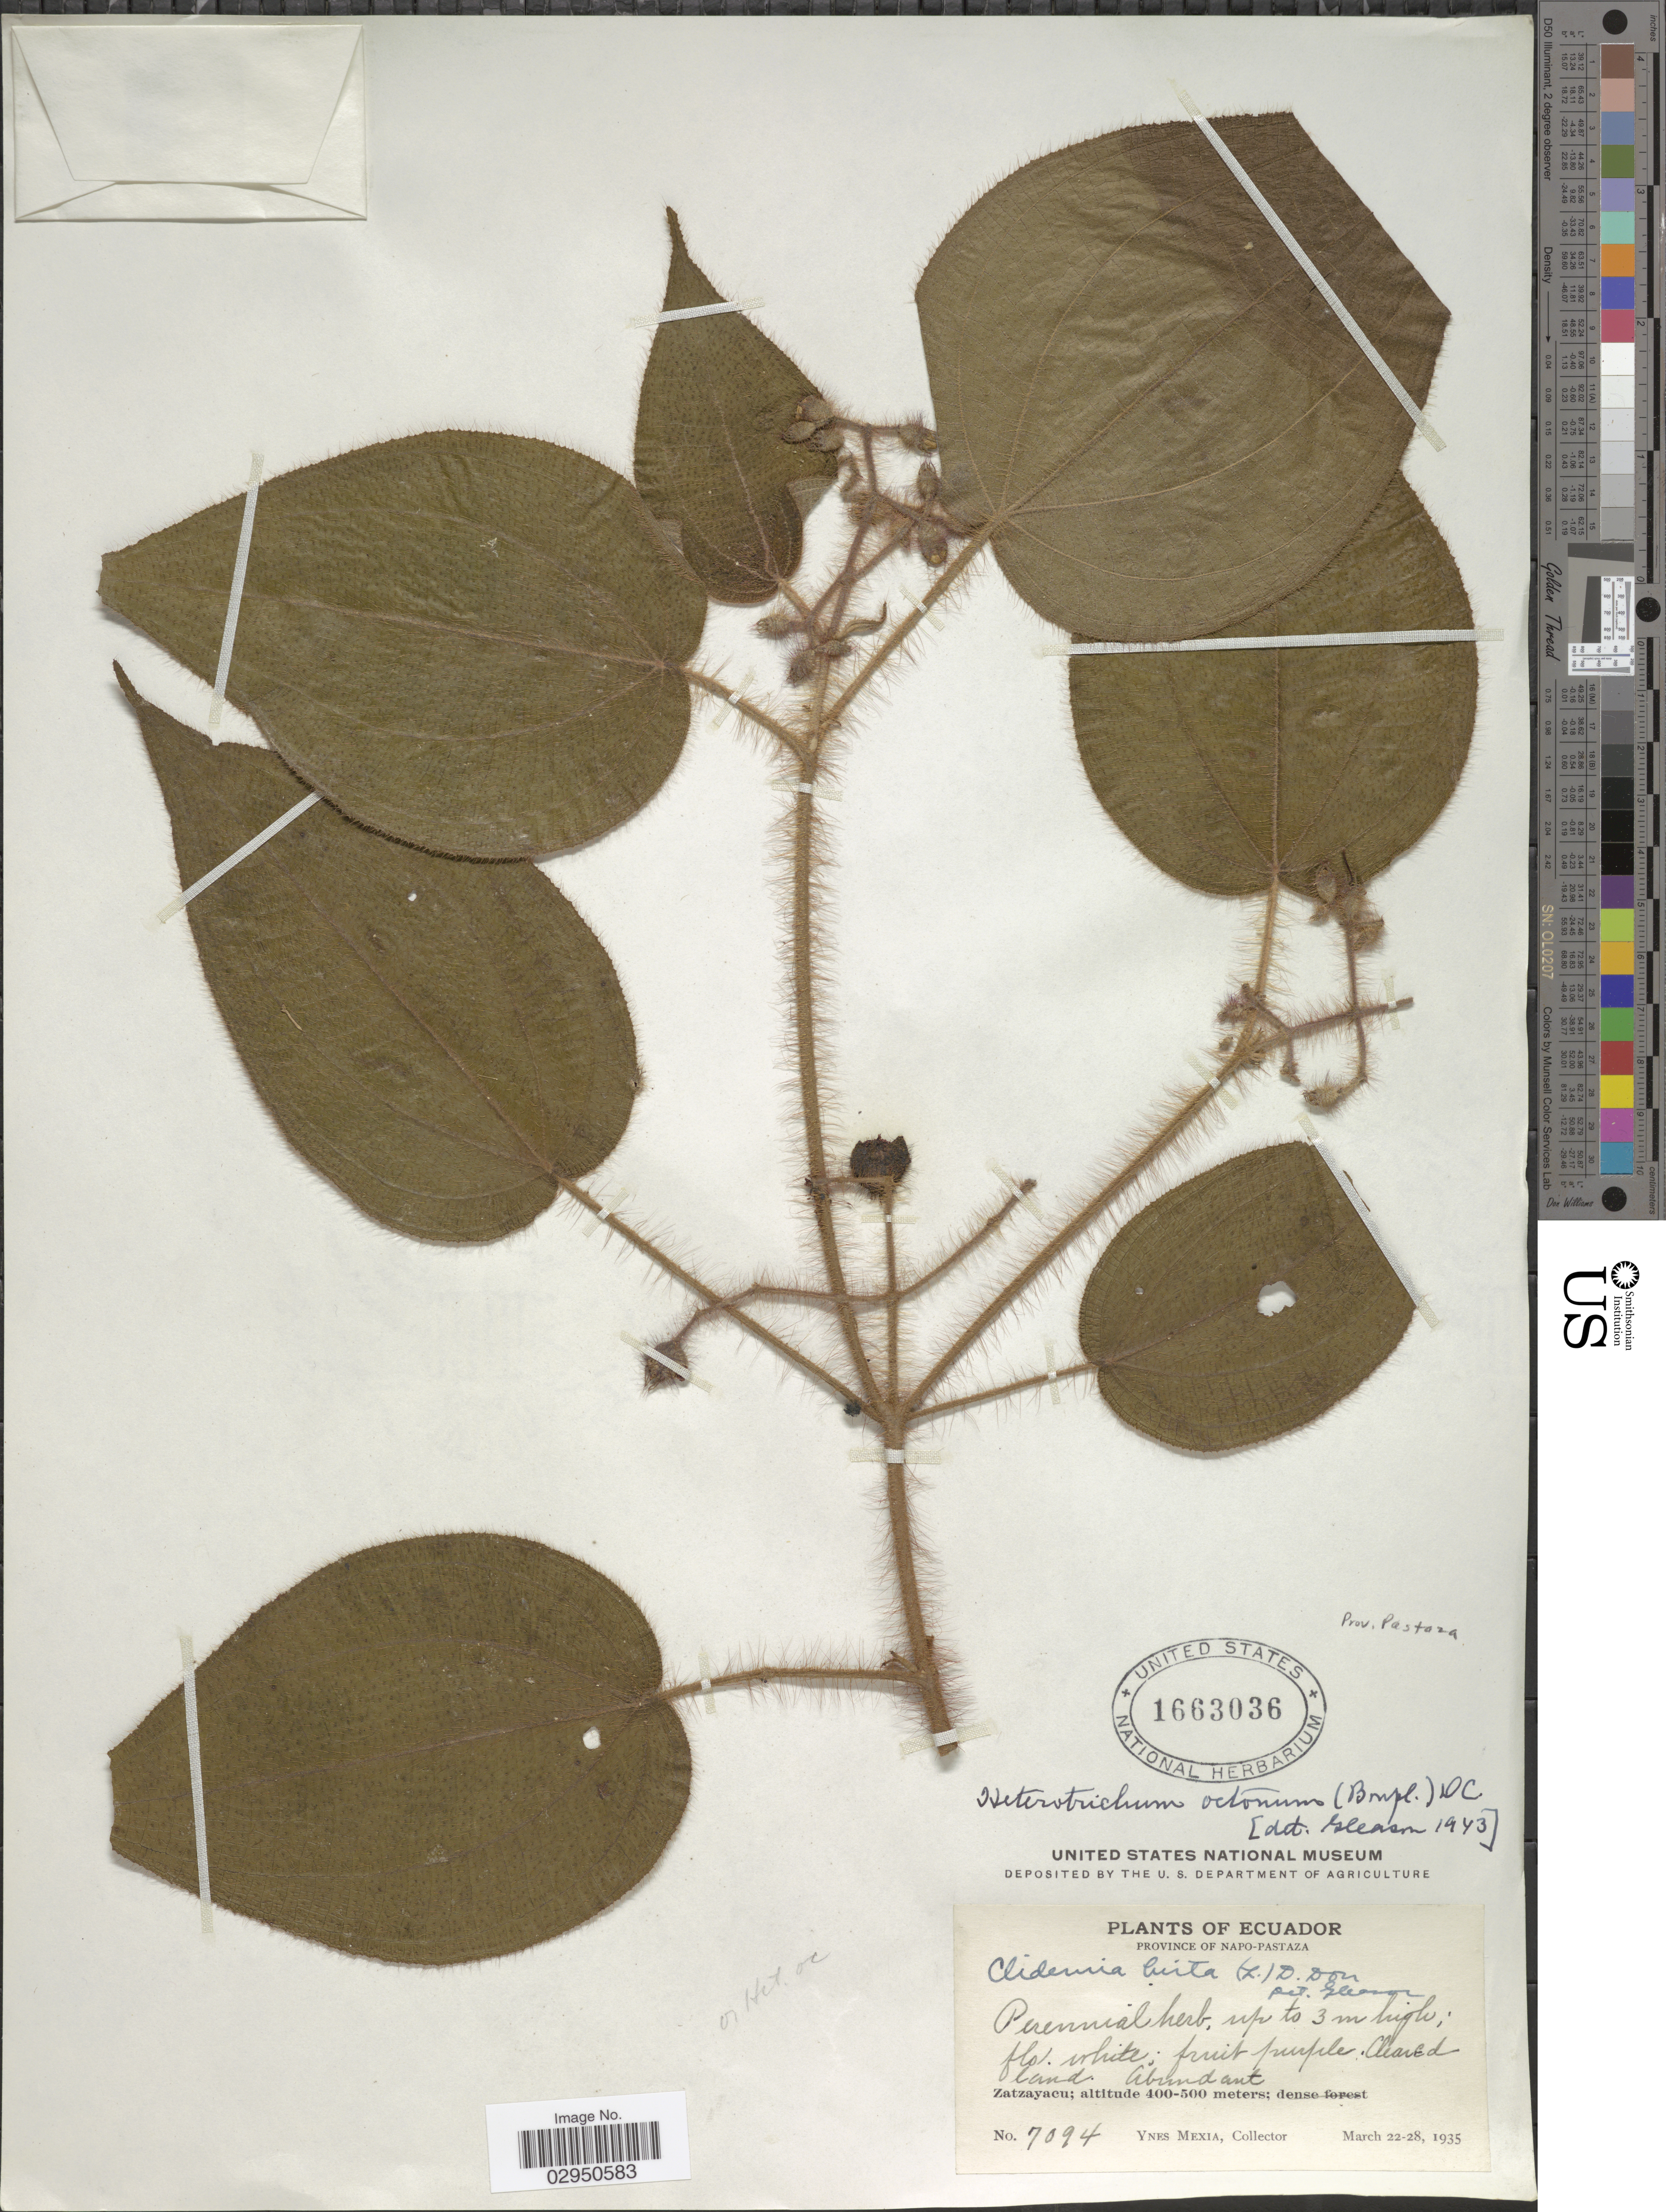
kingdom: Plantae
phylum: Tracheophyta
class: Magnoliopsida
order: Myrtales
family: Melastomataceae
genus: Clidemia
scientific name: Clidemia octona subsp. octona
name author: (Bonpl.) L.O. Williams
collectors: Y. Mexia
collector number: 7094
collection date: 1935-03-22/1935-03-28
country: Ecuador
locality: Province of Napo-Pastaza. Zatzayacu.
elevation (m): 400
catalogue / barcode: US 1663036